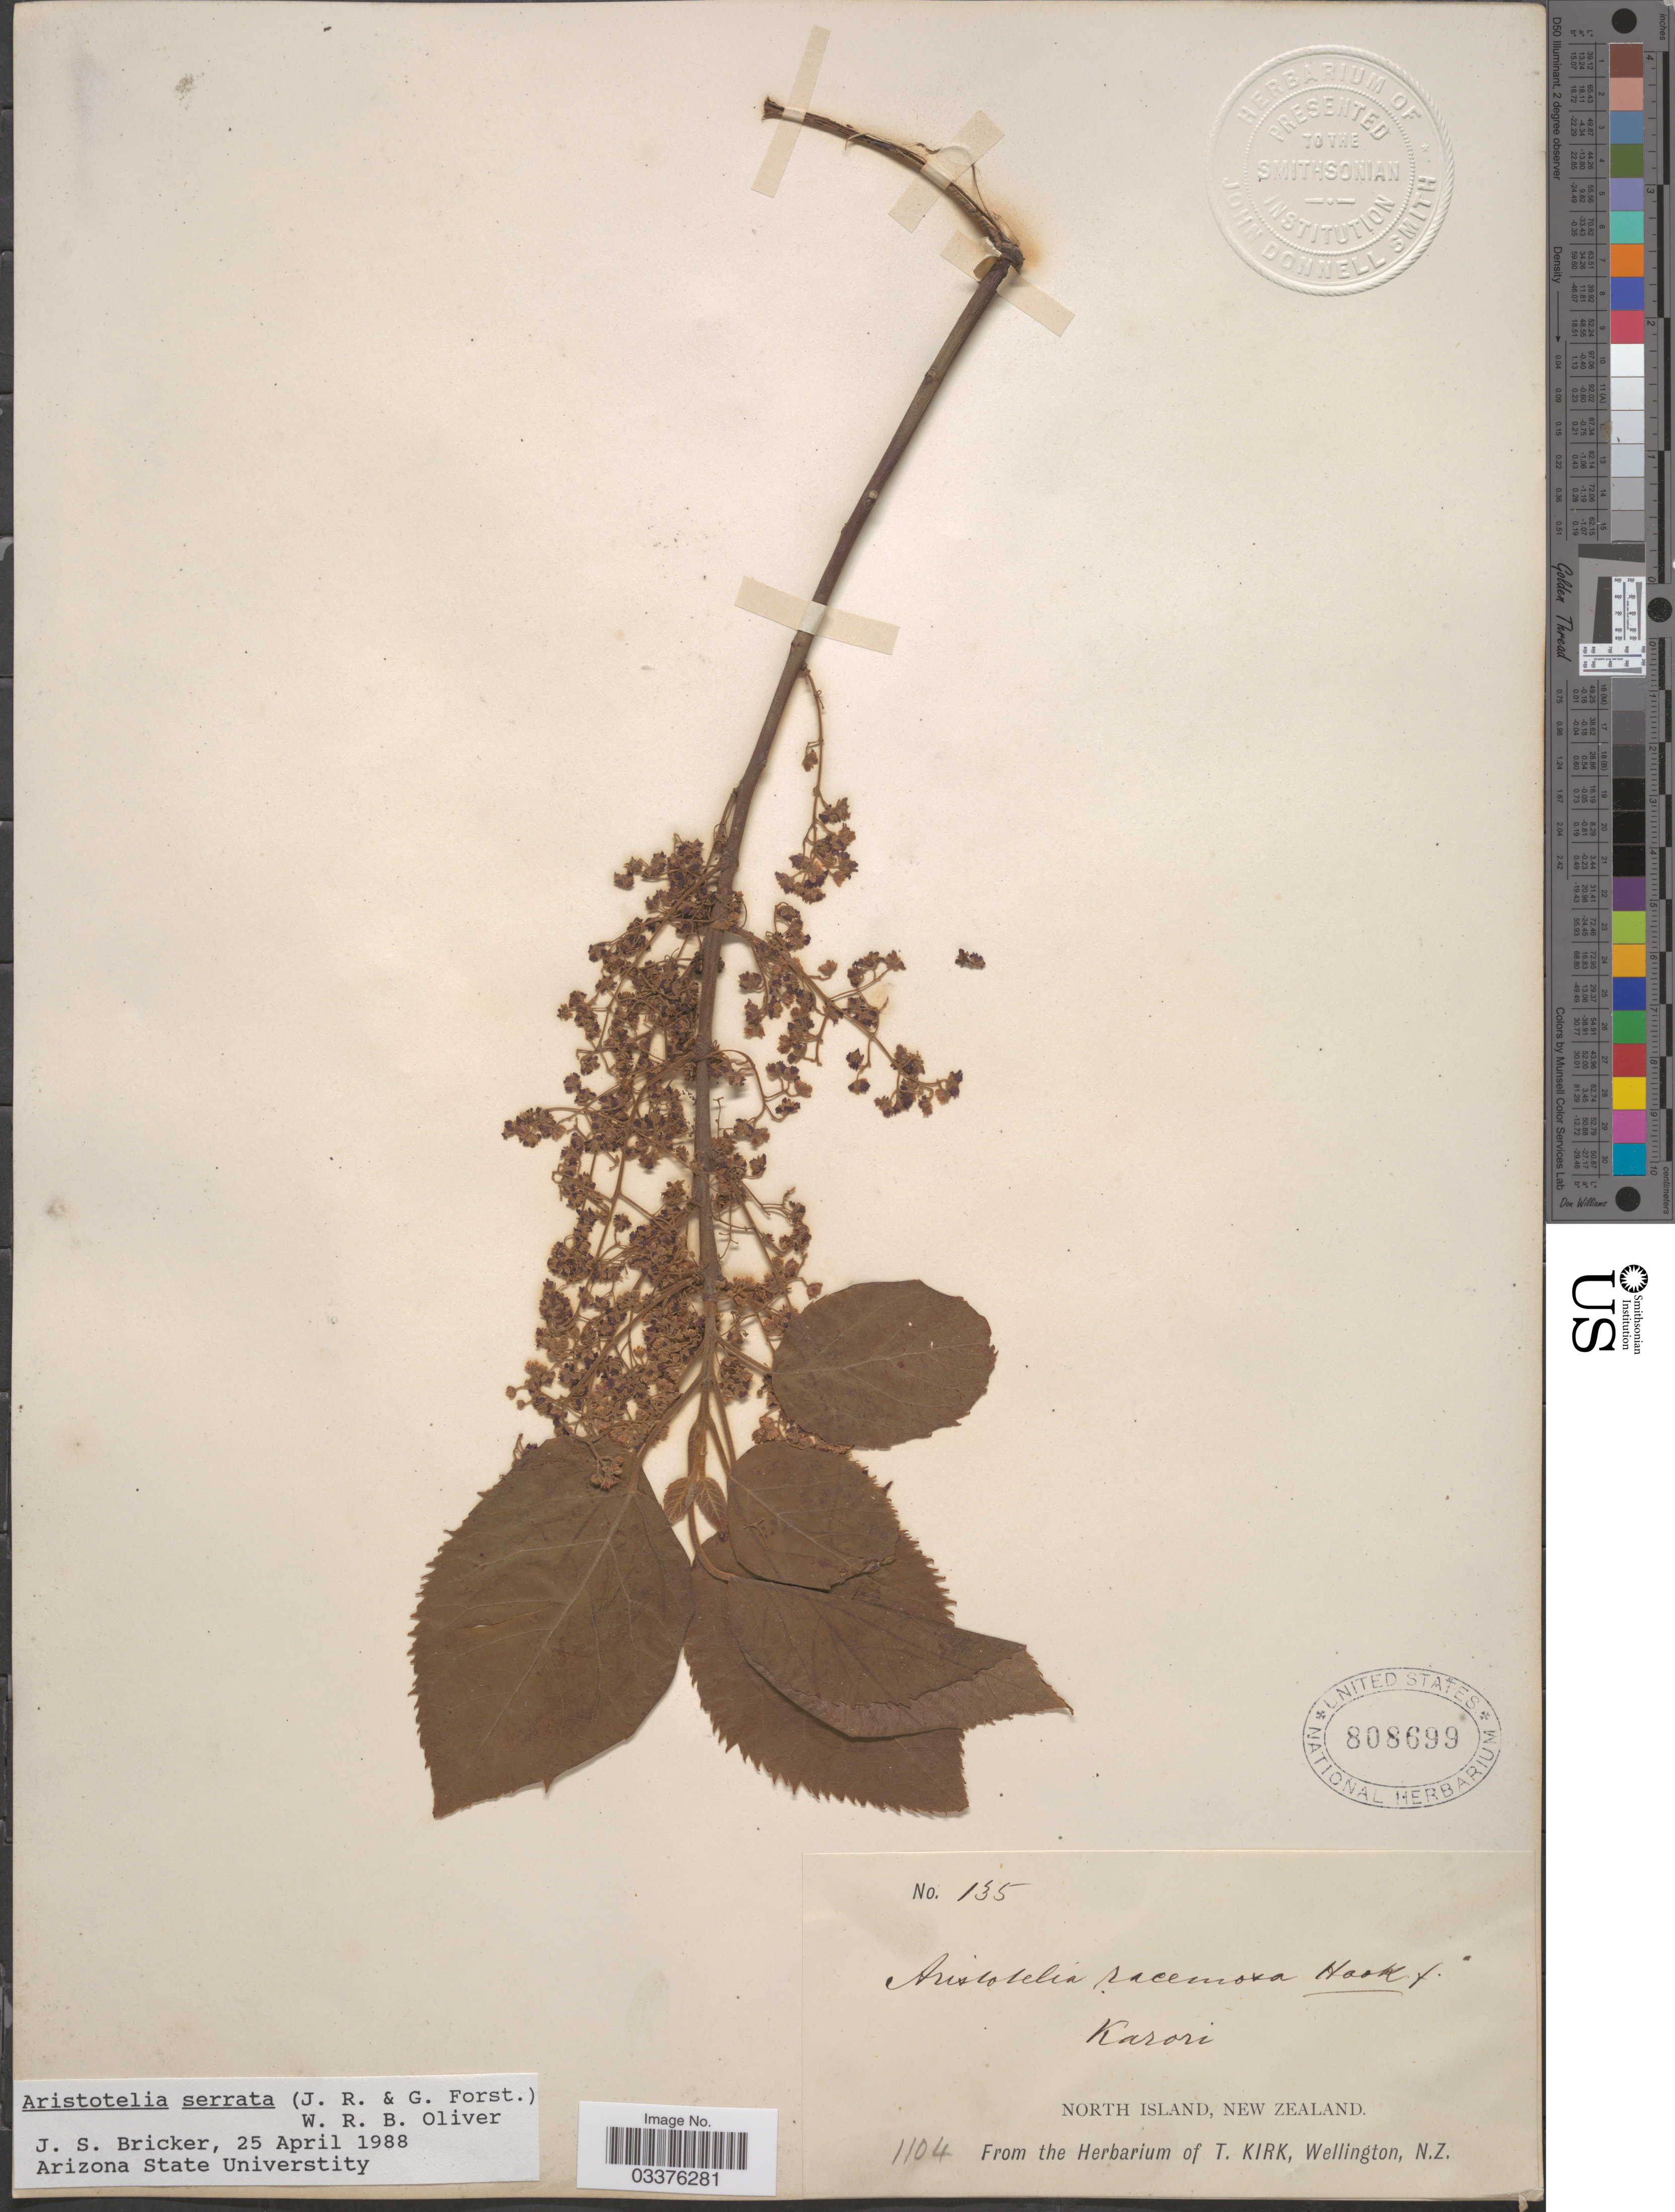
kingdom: Plantae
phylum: Tracheophyta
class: Magnoliopsida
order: Oxalidales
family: Elaeocarpaceae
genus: Aristotelia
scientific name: Aristotelia serrata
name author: Oliv.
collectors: T. Kirk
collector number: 1104/135?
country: New Zealand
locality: Karori. North Island.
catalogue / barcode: US 808699